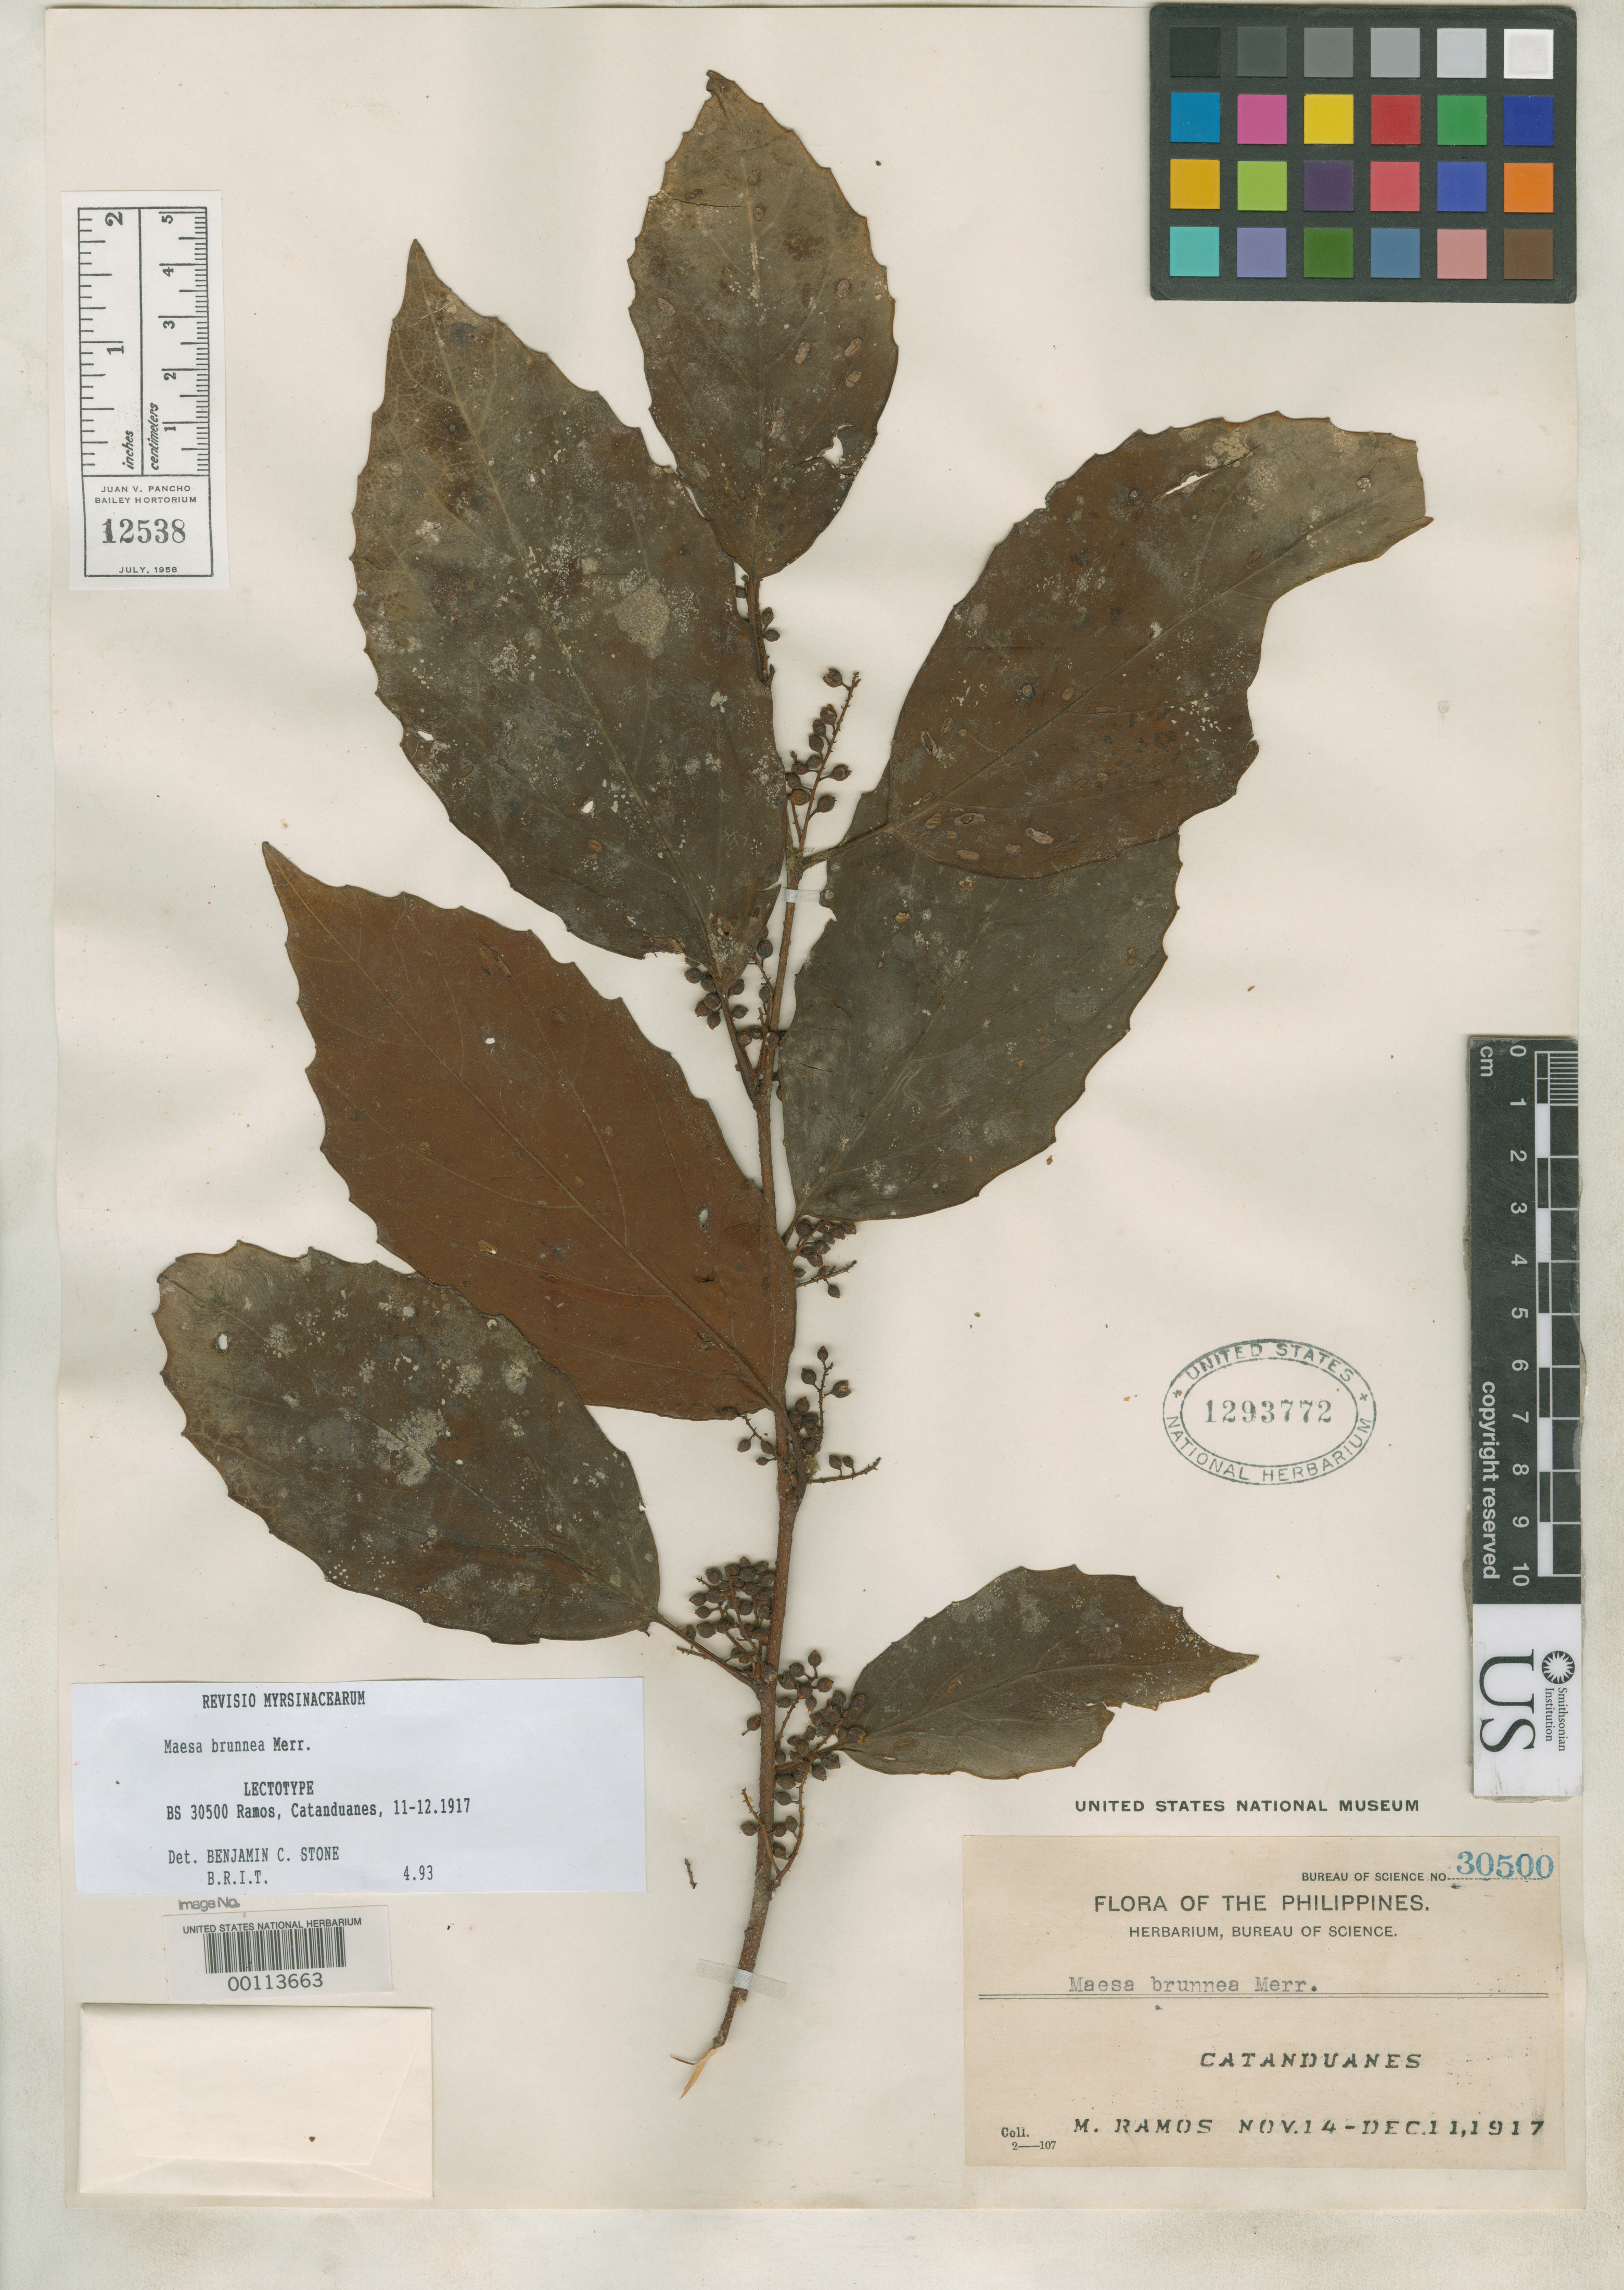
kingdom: Plantae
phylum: Tracheophyta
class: Magnoliopsida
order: Ericales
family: Primulaceae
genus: Maesa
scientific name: Maesa brunnea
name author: Merr.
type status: Type Fragment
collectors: M. Ramos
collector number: Bur. Sci. 30500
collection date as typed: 14 Nov 1917 to 11 Dec 1917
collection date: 1917-11-14/1917-12-11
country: Philippines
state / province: Bicol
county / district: Catanduanes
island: Catanduanes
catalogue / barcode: US 1293772